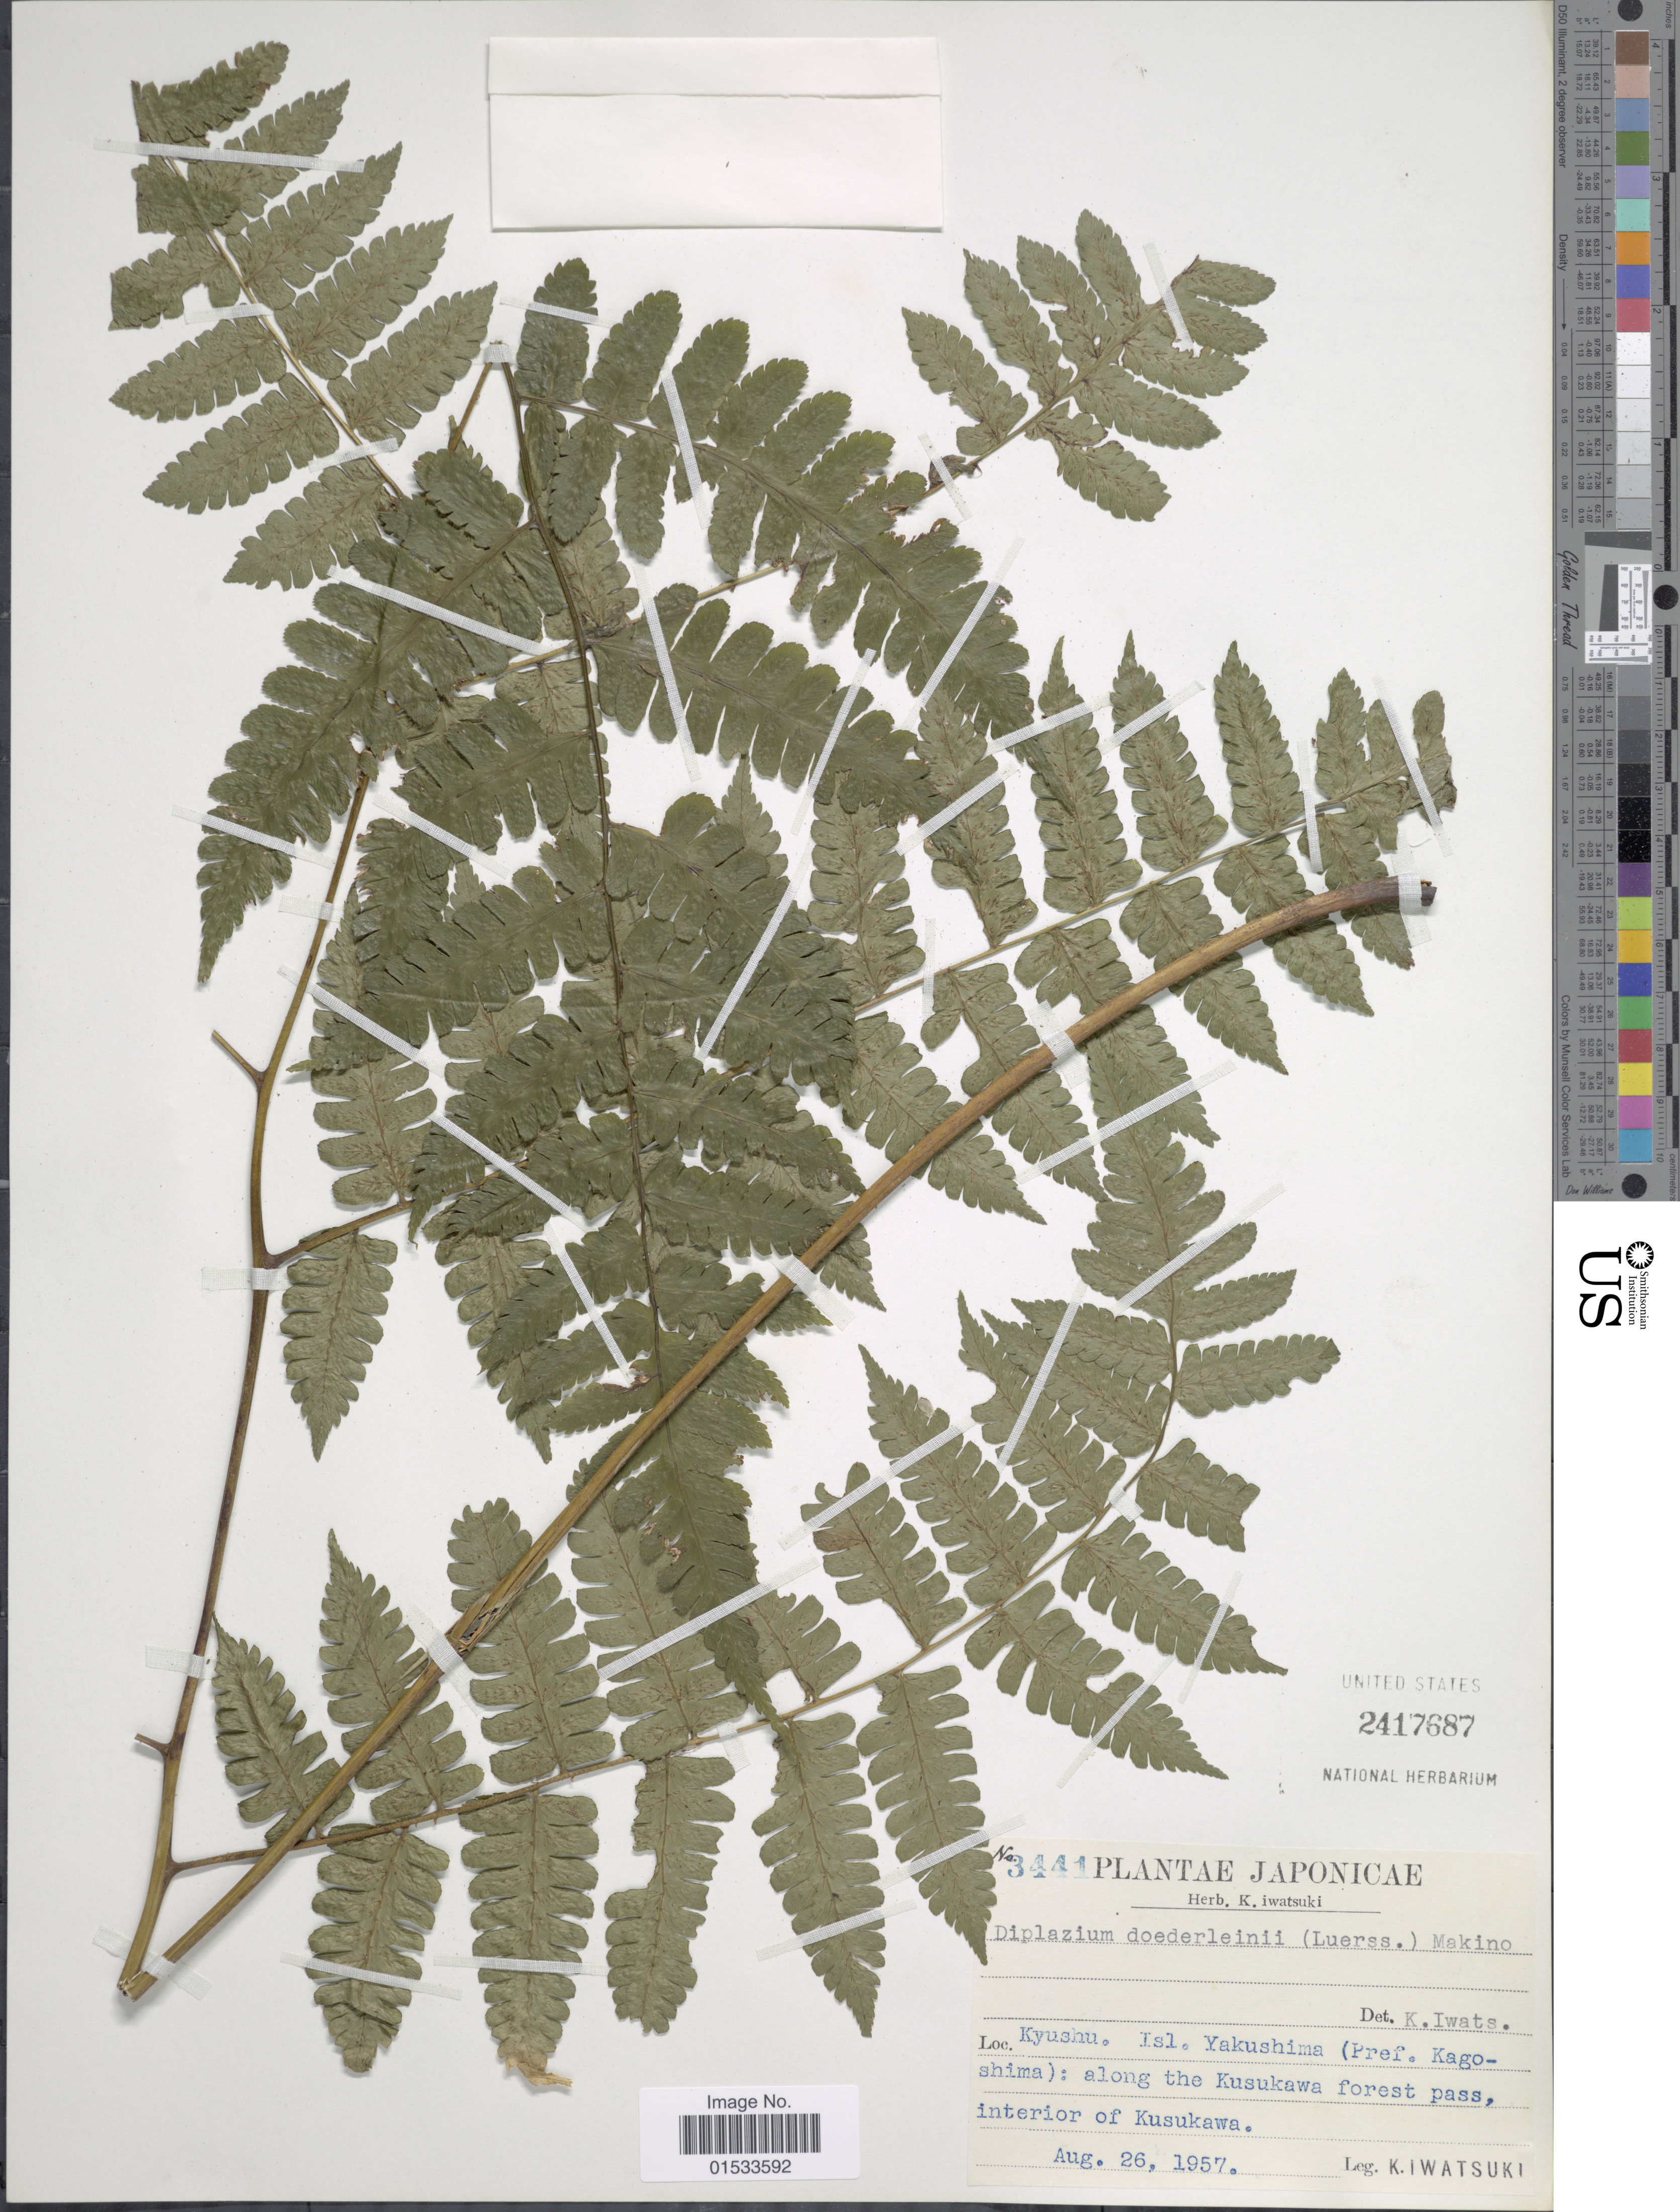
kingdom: Plantae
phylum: Tracheophyta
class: Polypodiopsida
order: Polypodiales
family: Athyriaceae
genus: Diplazium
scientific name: Diplazium doederleinii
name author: (Luerss.) Makino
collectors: K. Iwatsuki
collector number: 3441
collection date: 1957-08-26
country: Japan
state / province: Kagosima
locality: Kyushu, Isl. Yakushima: along the Kusukawa forest pass, interior of Kusukawa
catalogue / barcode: US 2417687